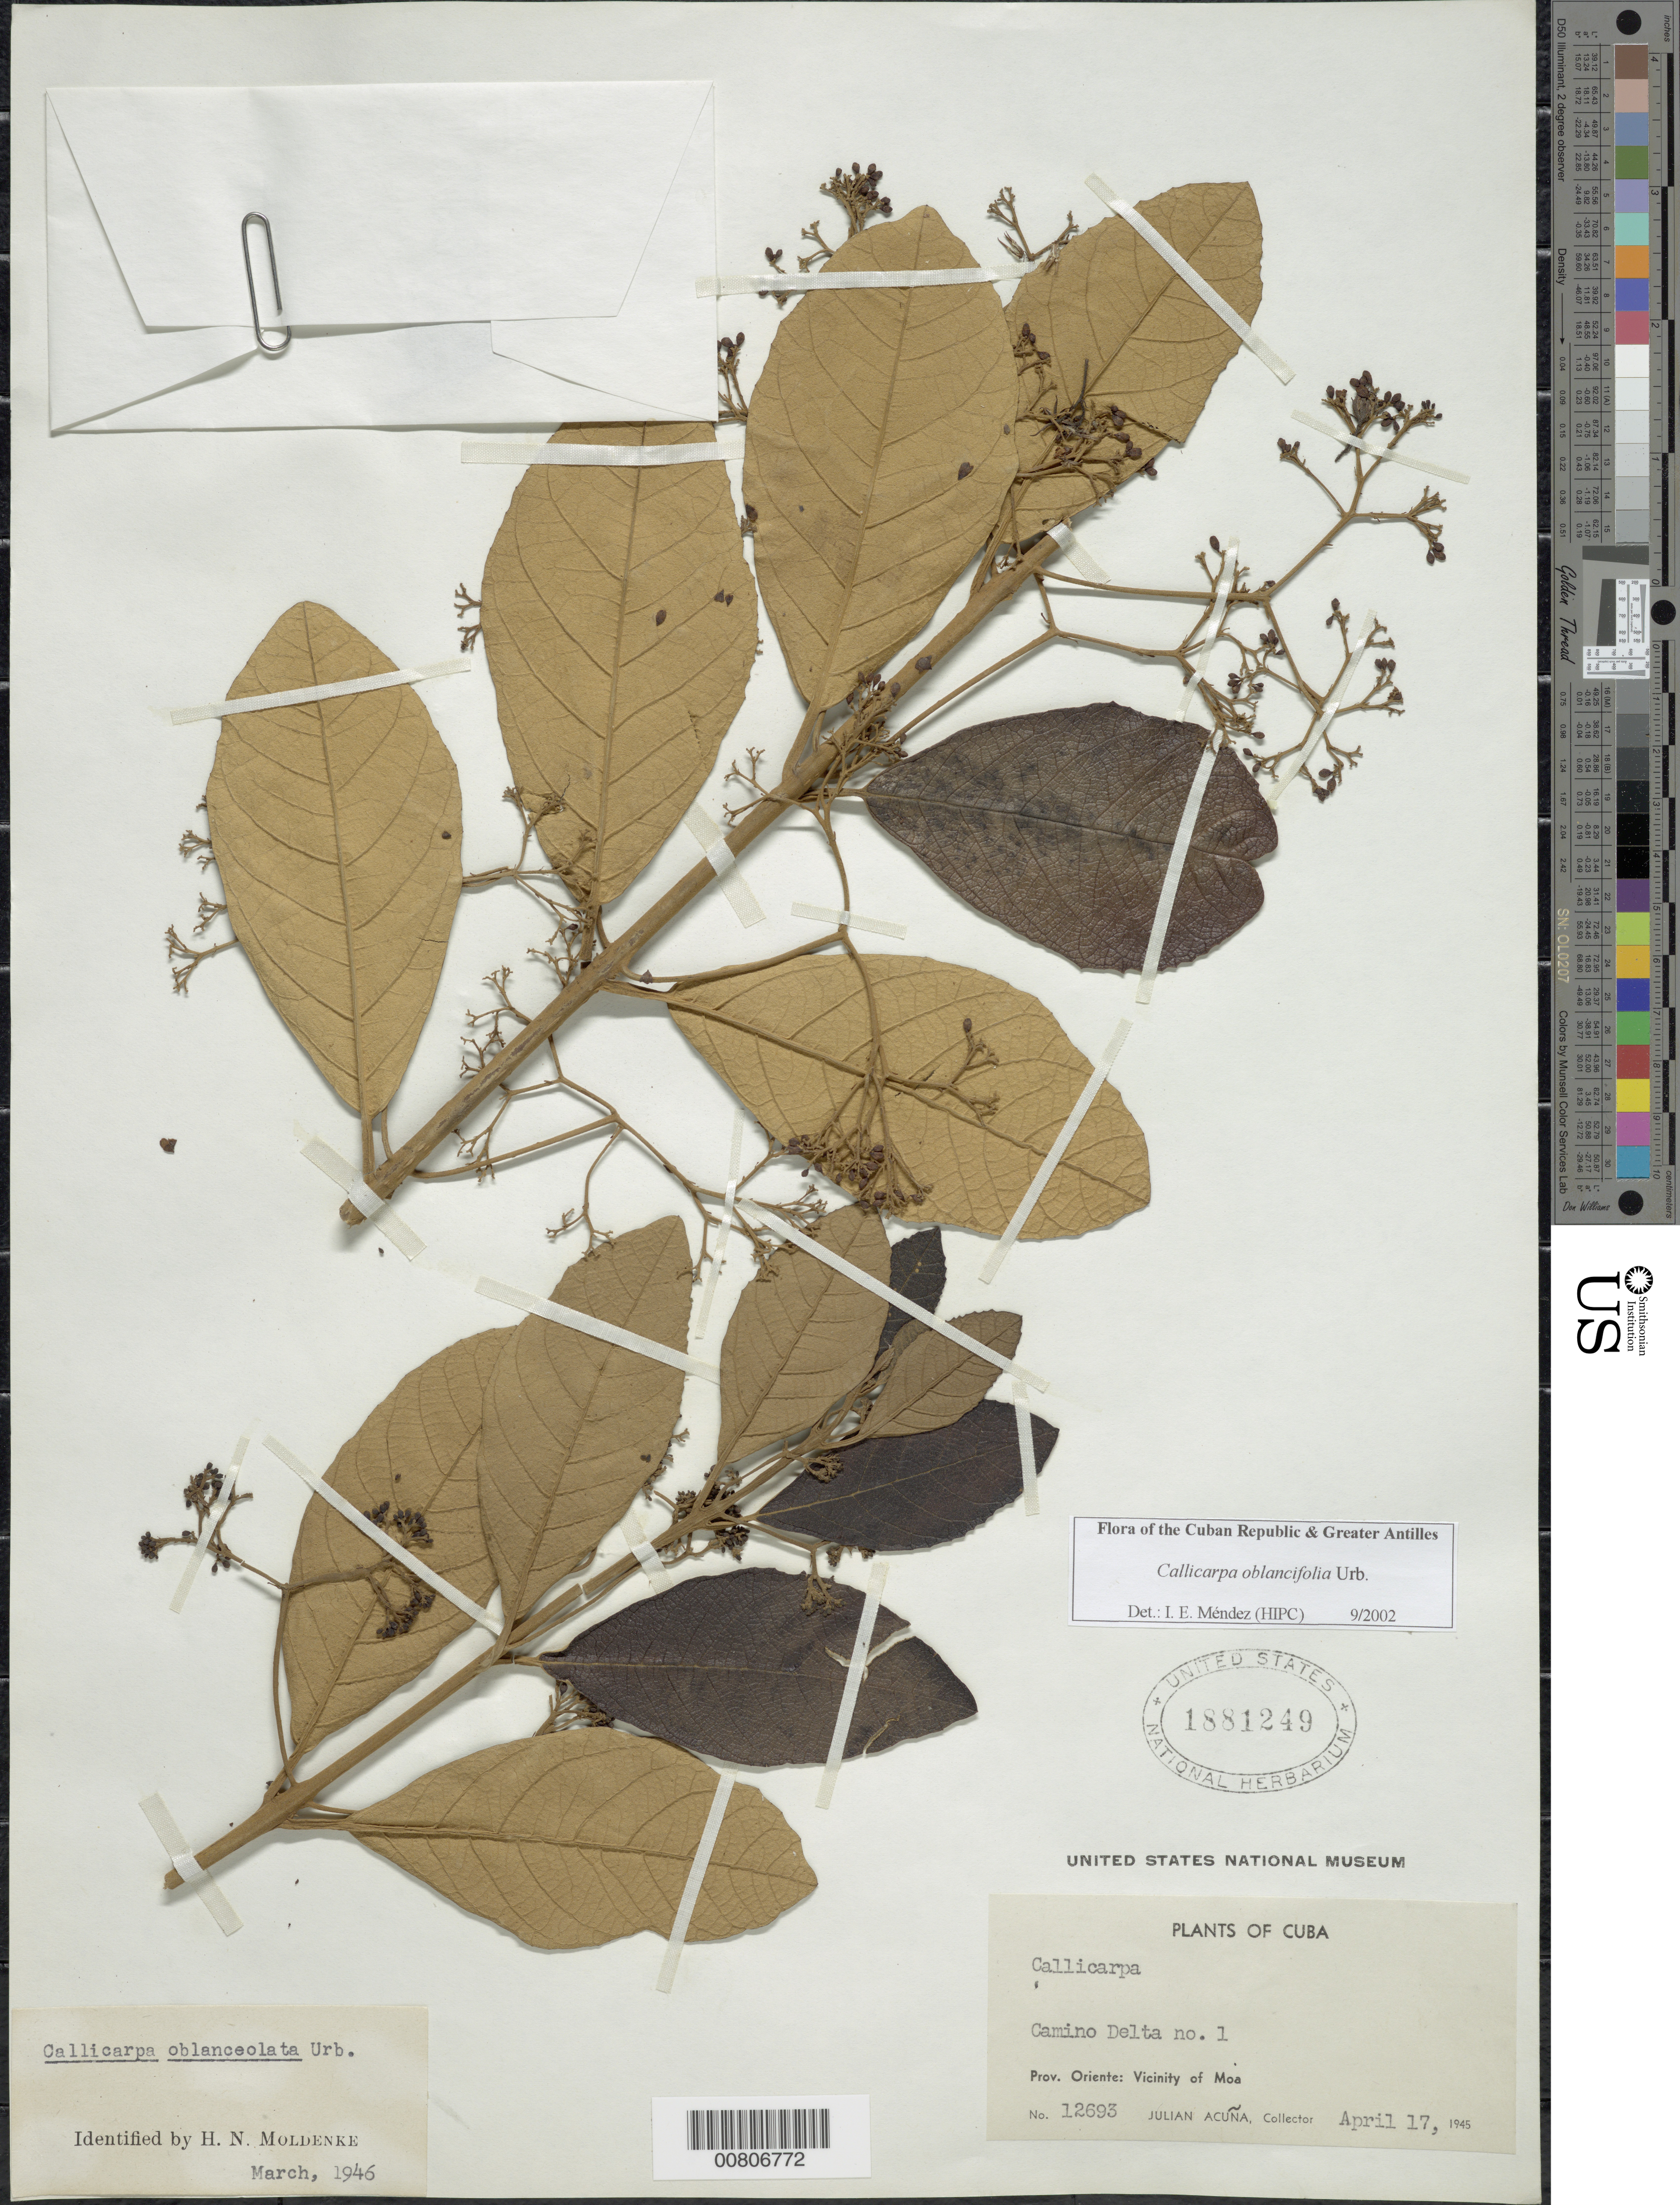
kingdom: Plantae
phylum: Tracheophyta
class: Magnoliopsida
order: Lamiales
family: Lamiaceae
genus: Callicarpa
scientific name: Callicarpa oblanceolata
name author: Urb.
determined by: Méndez, Isidro E., (HIPC)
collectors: J. Acuña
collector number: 12693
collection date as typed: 17 Apr 1945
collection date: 1945-04-17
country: Cuba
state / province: Holguín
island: Cuba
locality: Moa vicinity, Camino Delta no 1 [Oriente]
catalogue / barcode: US 1881249